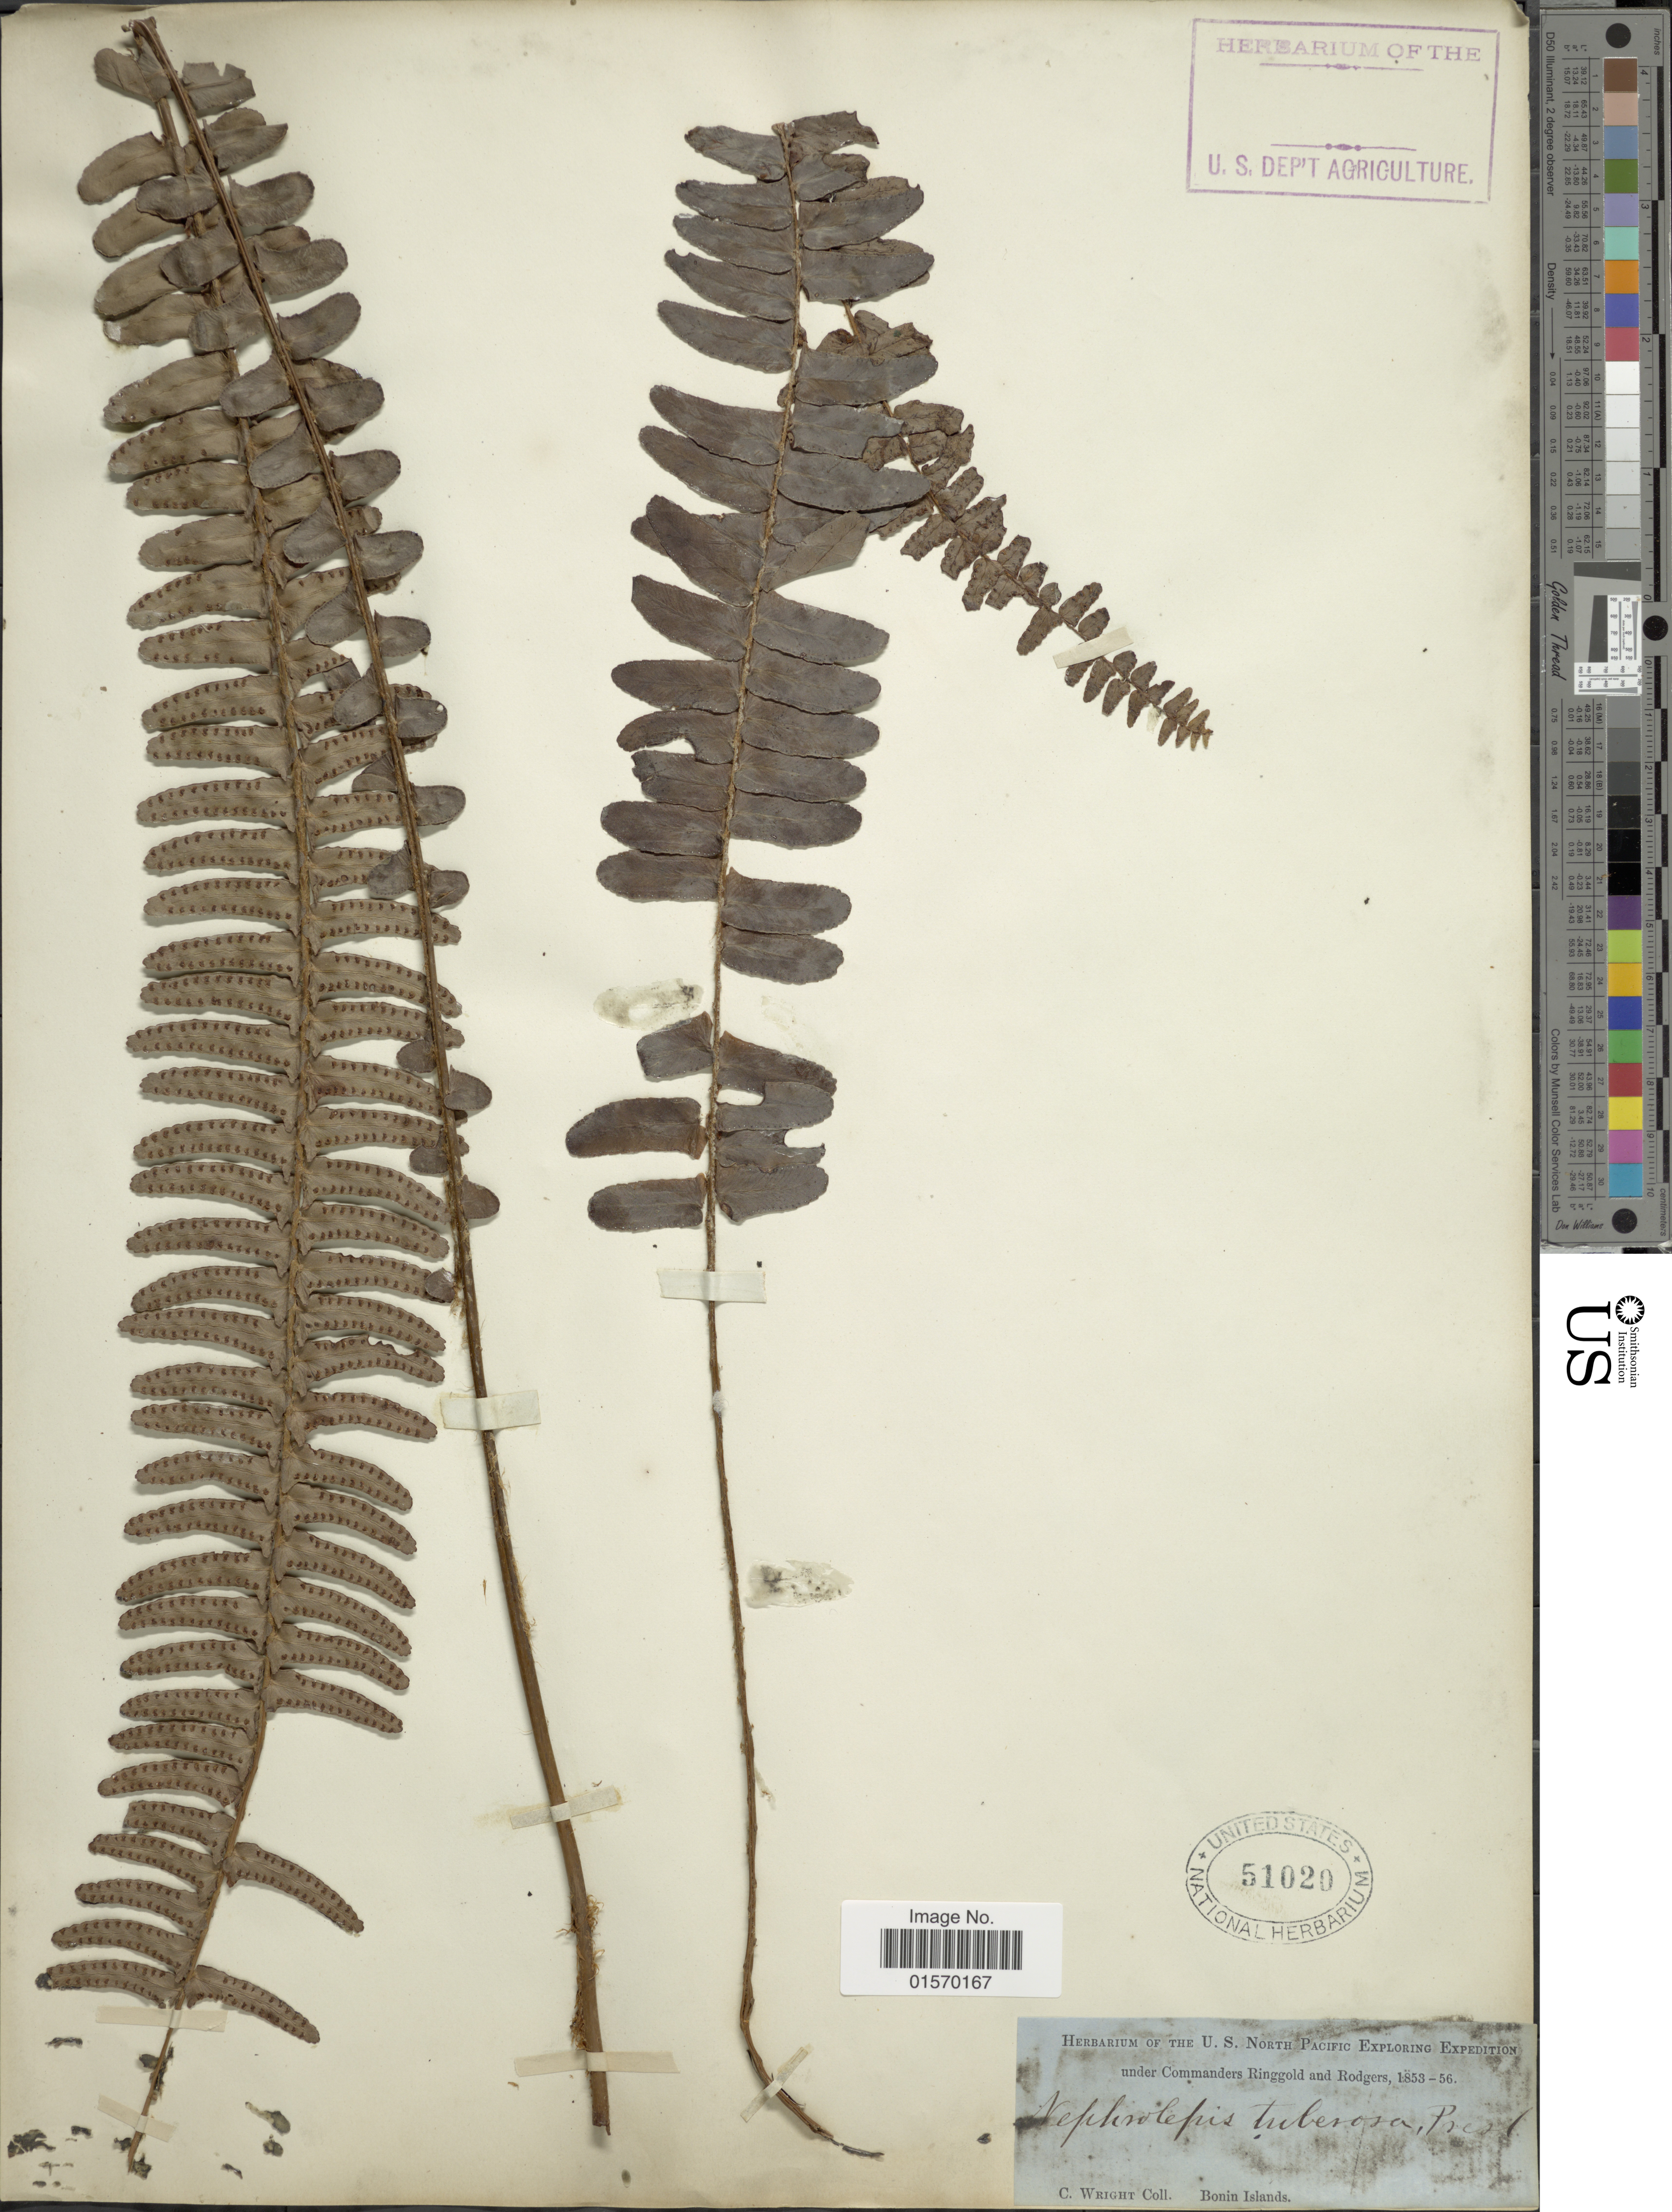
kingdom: Plantae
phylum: Tracheophyta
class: Polypodiopsida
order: Polypodiales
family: Nephrolepidaceae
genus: Nephrolepis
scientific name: Nephrolepis cordifolia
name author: (L.) C. Presl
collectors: C. Wright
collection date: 1853/1856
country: Japan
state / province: Tokyo, Federal City of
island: Bonin Islands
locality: Bonin Islands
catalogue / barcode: US 51020